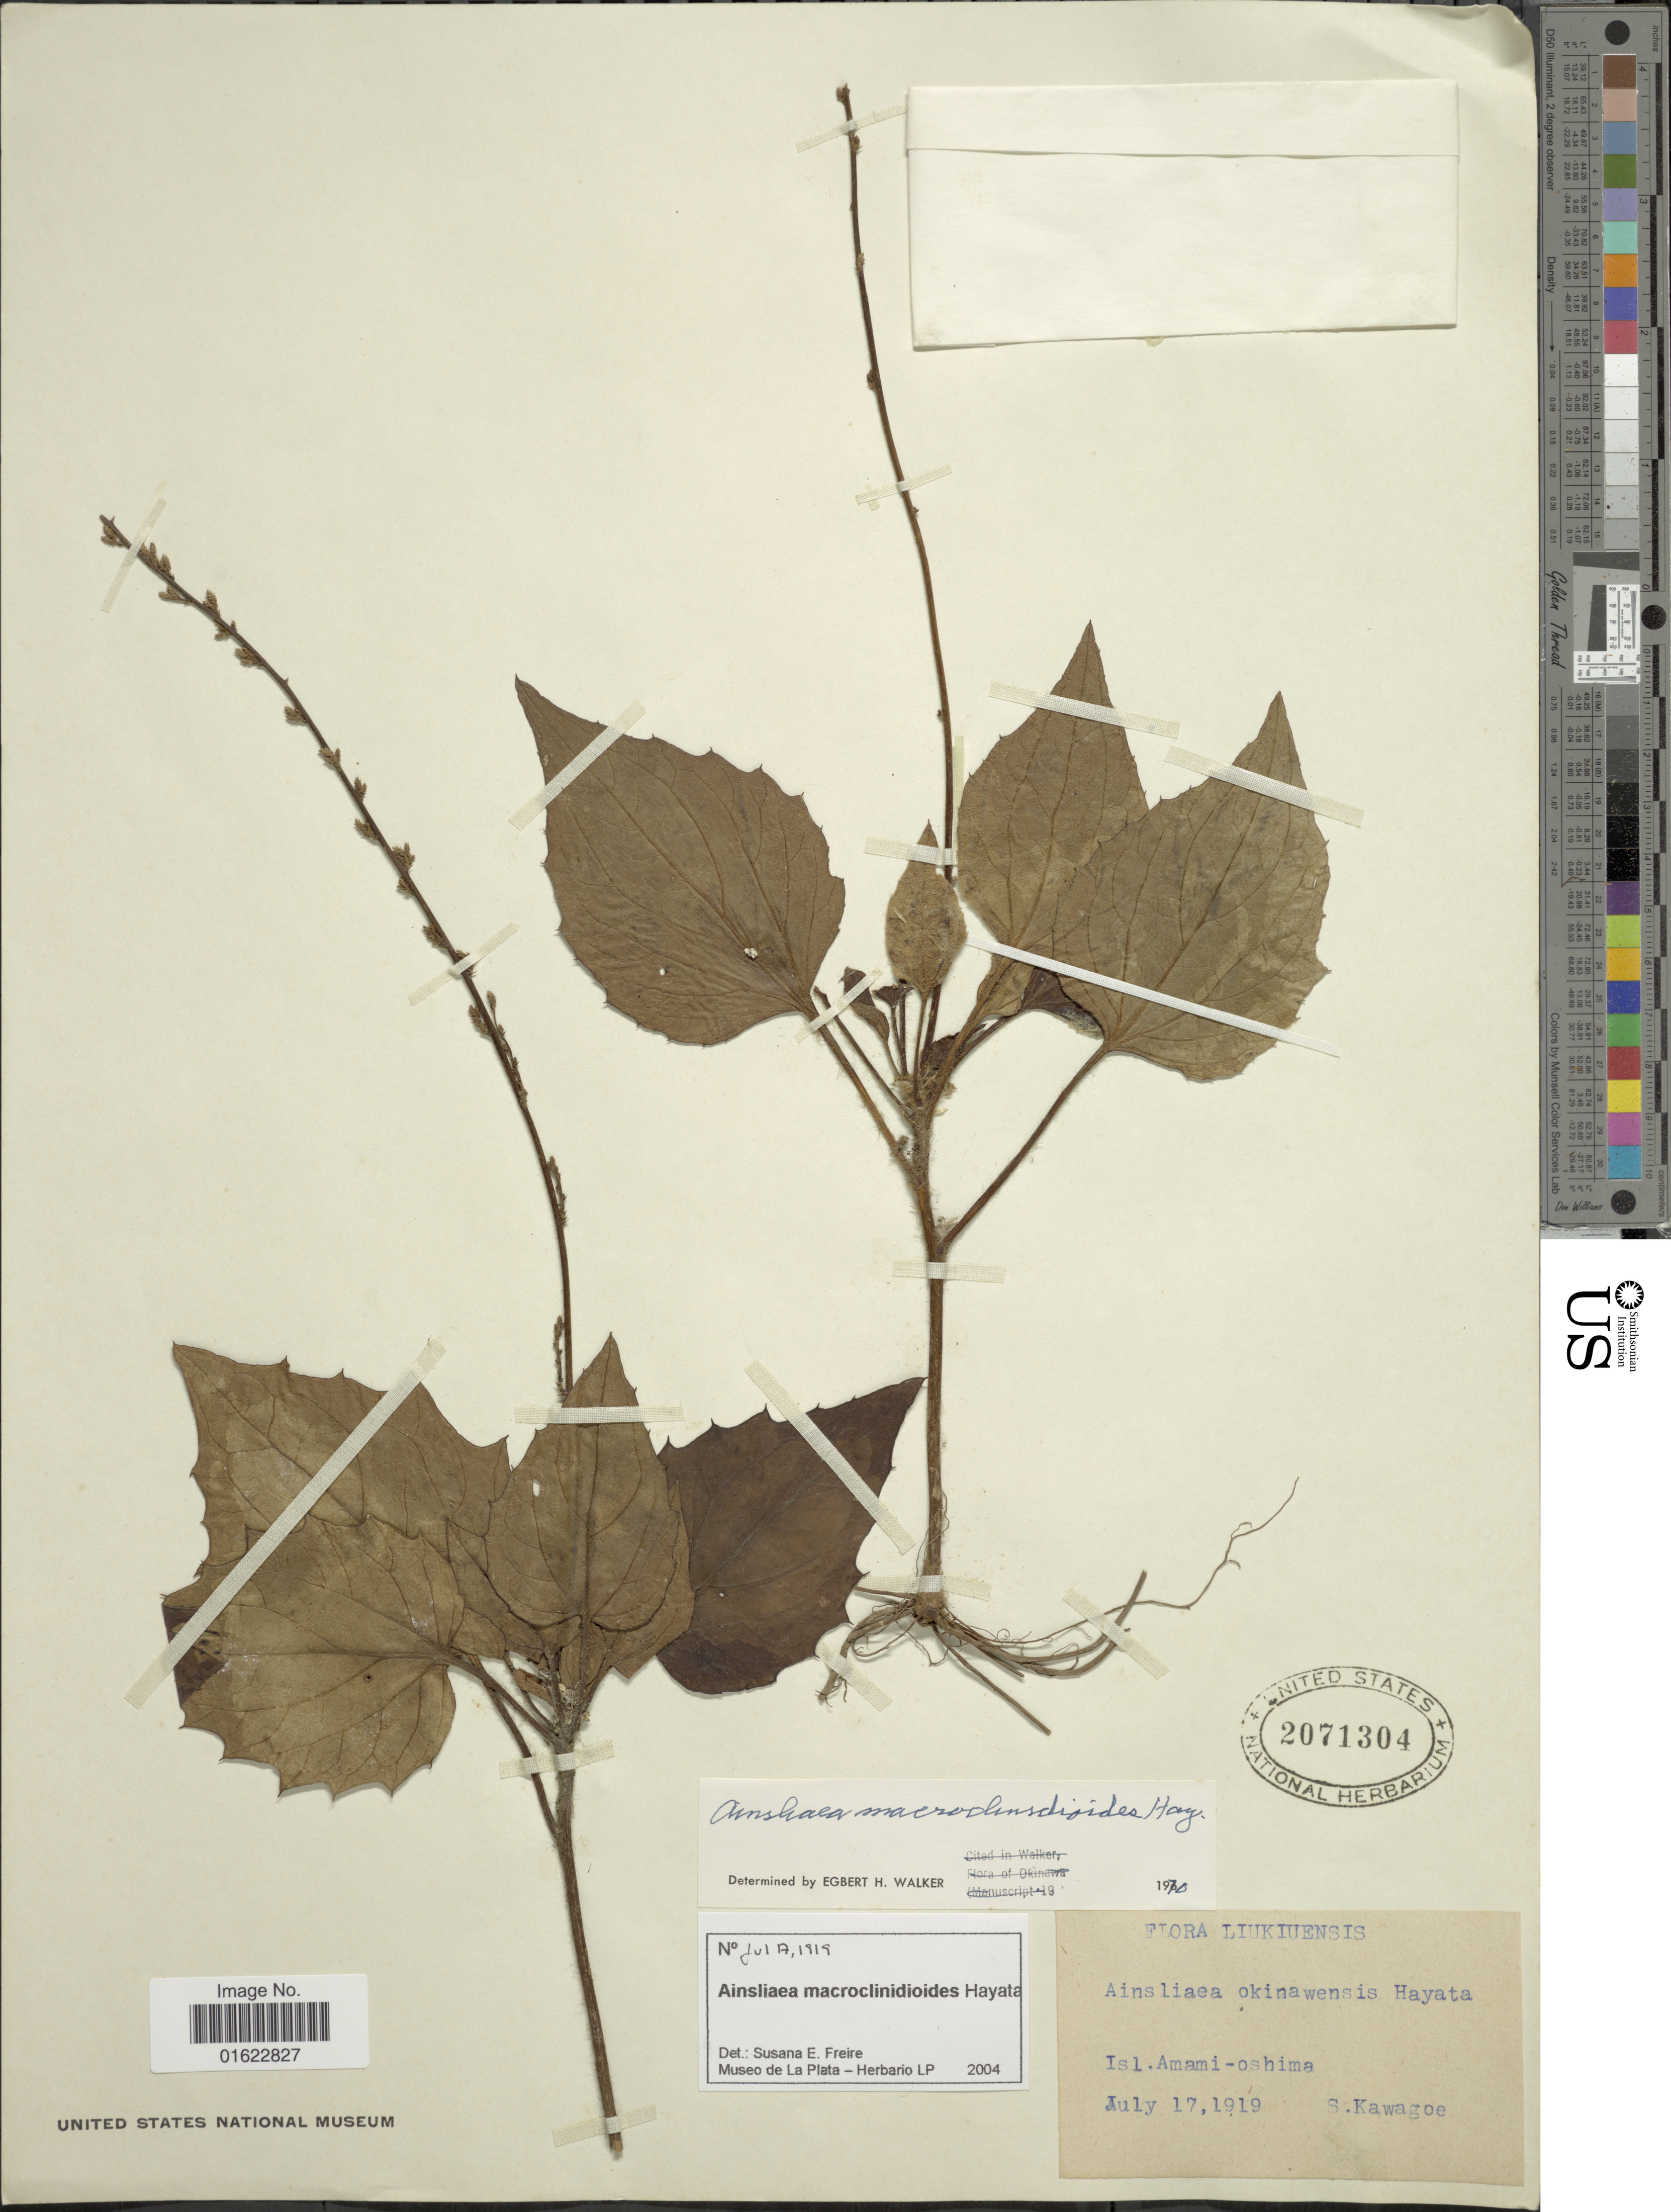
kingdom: Plantae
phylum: Tracheophyta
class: Magnoliopsida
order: Asterales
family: Asteraceae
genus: Ainsliaea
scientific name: Ainsliaea macroclinidioides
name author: Hayata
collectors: S. Kawagoe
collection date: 1919-07-17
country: Japan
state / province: Okinawa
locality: Isl. Amami-oshima.Liukiuensis.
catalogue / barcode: US 2071304